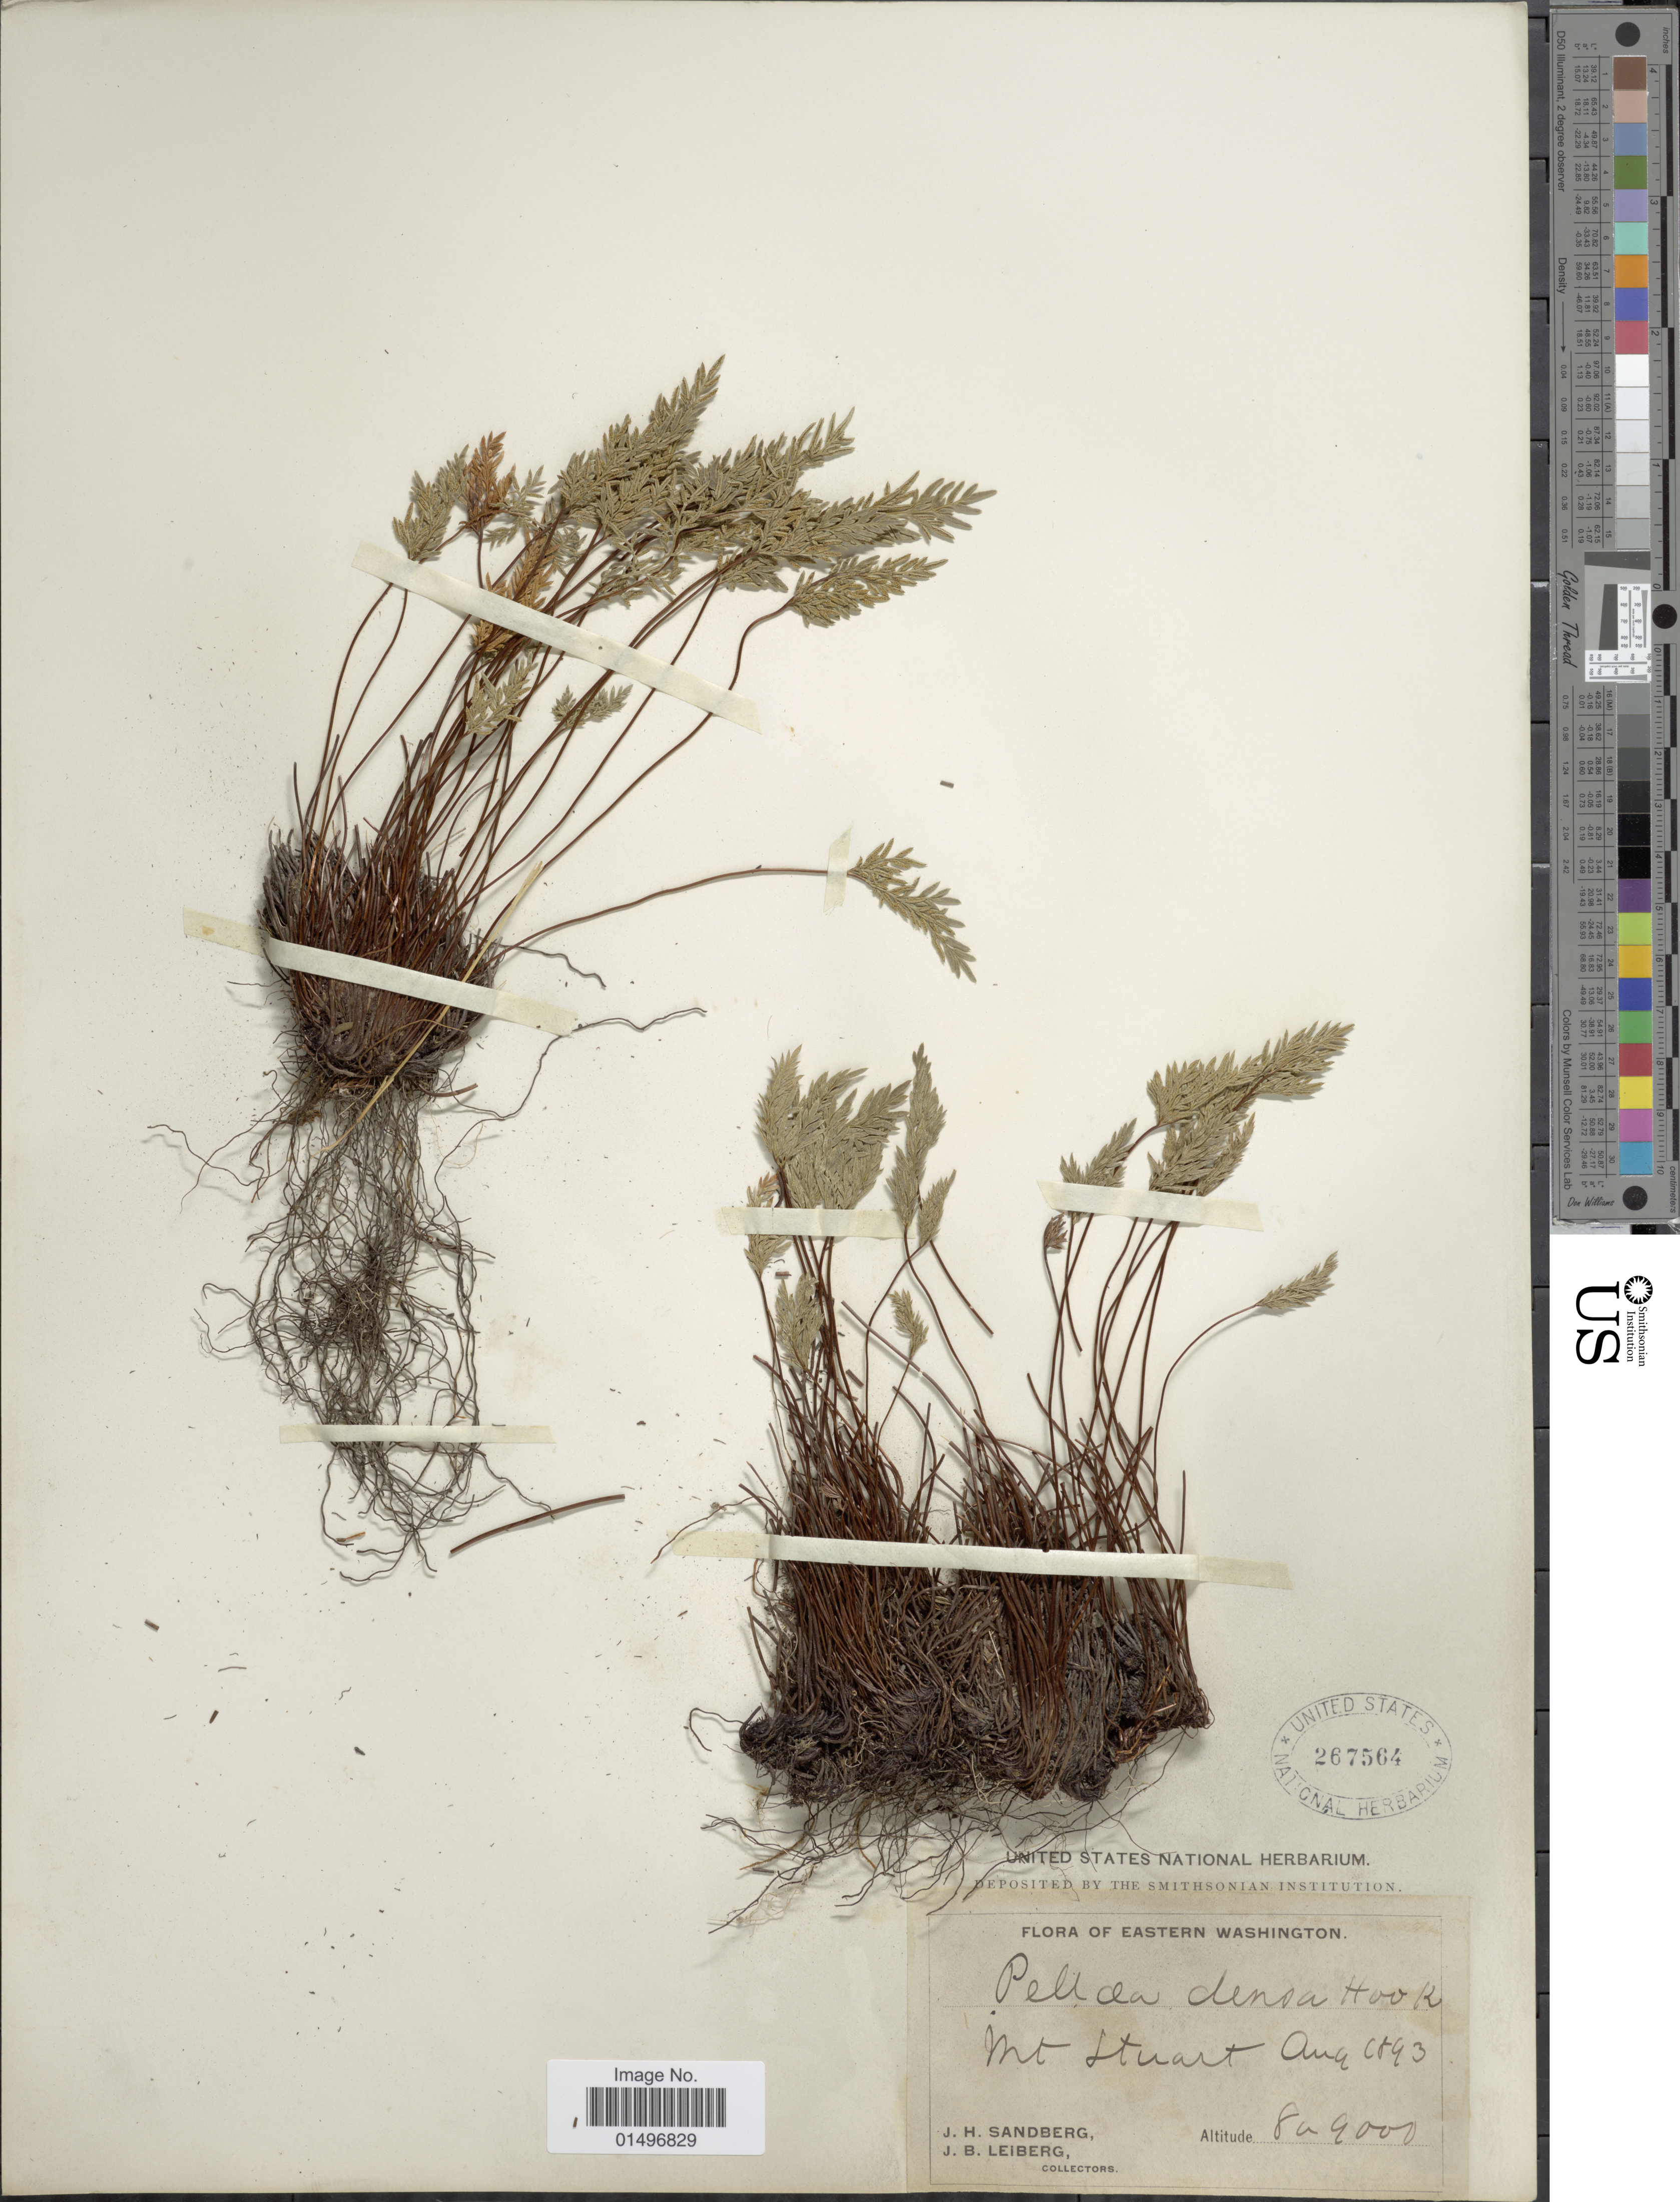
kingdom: Plantae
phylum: Tracheophyta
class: Polypodiopsida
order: Polypodiales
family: Pteridaceae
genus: Aspidotis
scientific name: Aspidotis densa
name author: (Brack.) Lellinger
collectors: J. H. Sandberg & J. B. Leiberg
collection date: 1893-08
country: United States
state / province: Washington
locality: Eastern Washington, Mt Stuart.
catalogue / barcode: US 267564